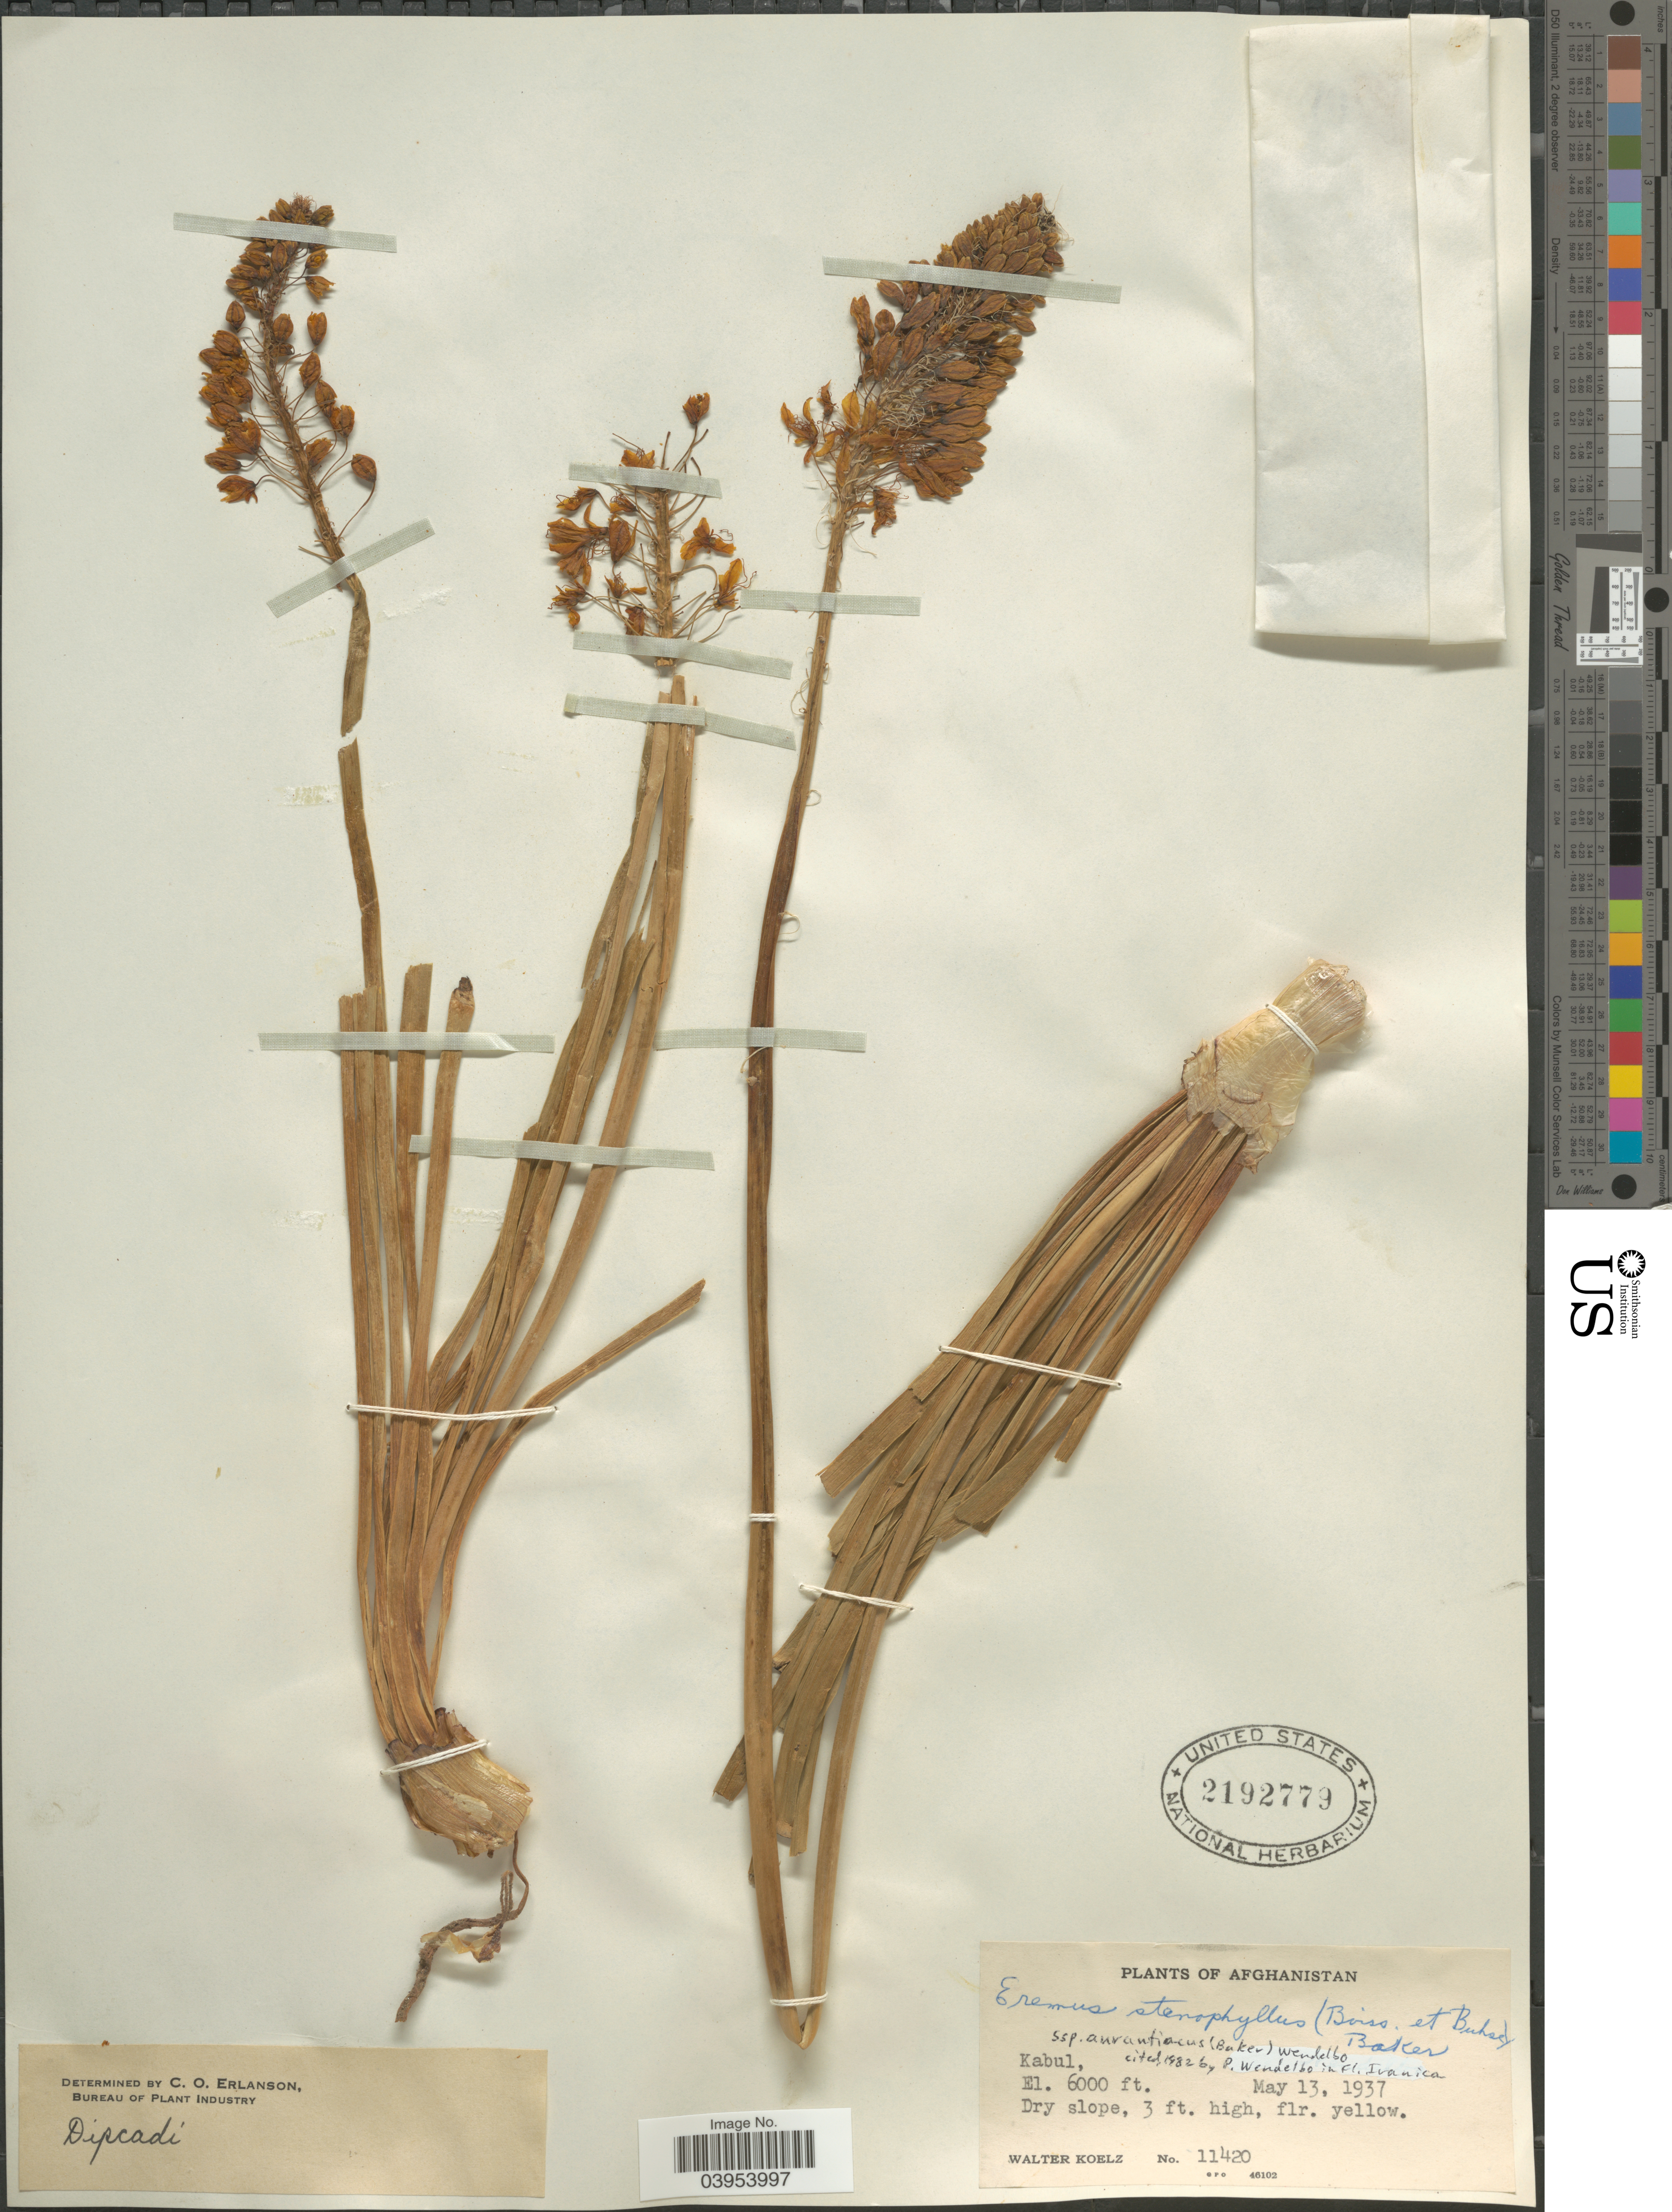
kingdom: Plantae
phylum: Tracheophyta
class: Liliopsida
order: Asparagales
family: Asphodelaceae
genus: Eremurus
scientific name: Eremurus stenophyllus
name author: (Boiss. & Buhse) Baker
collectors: W. N. Koelz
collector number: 11420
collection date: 1937-05-13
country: Afghanistan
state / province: Kabul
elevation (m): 1829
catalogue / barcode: US 2192779